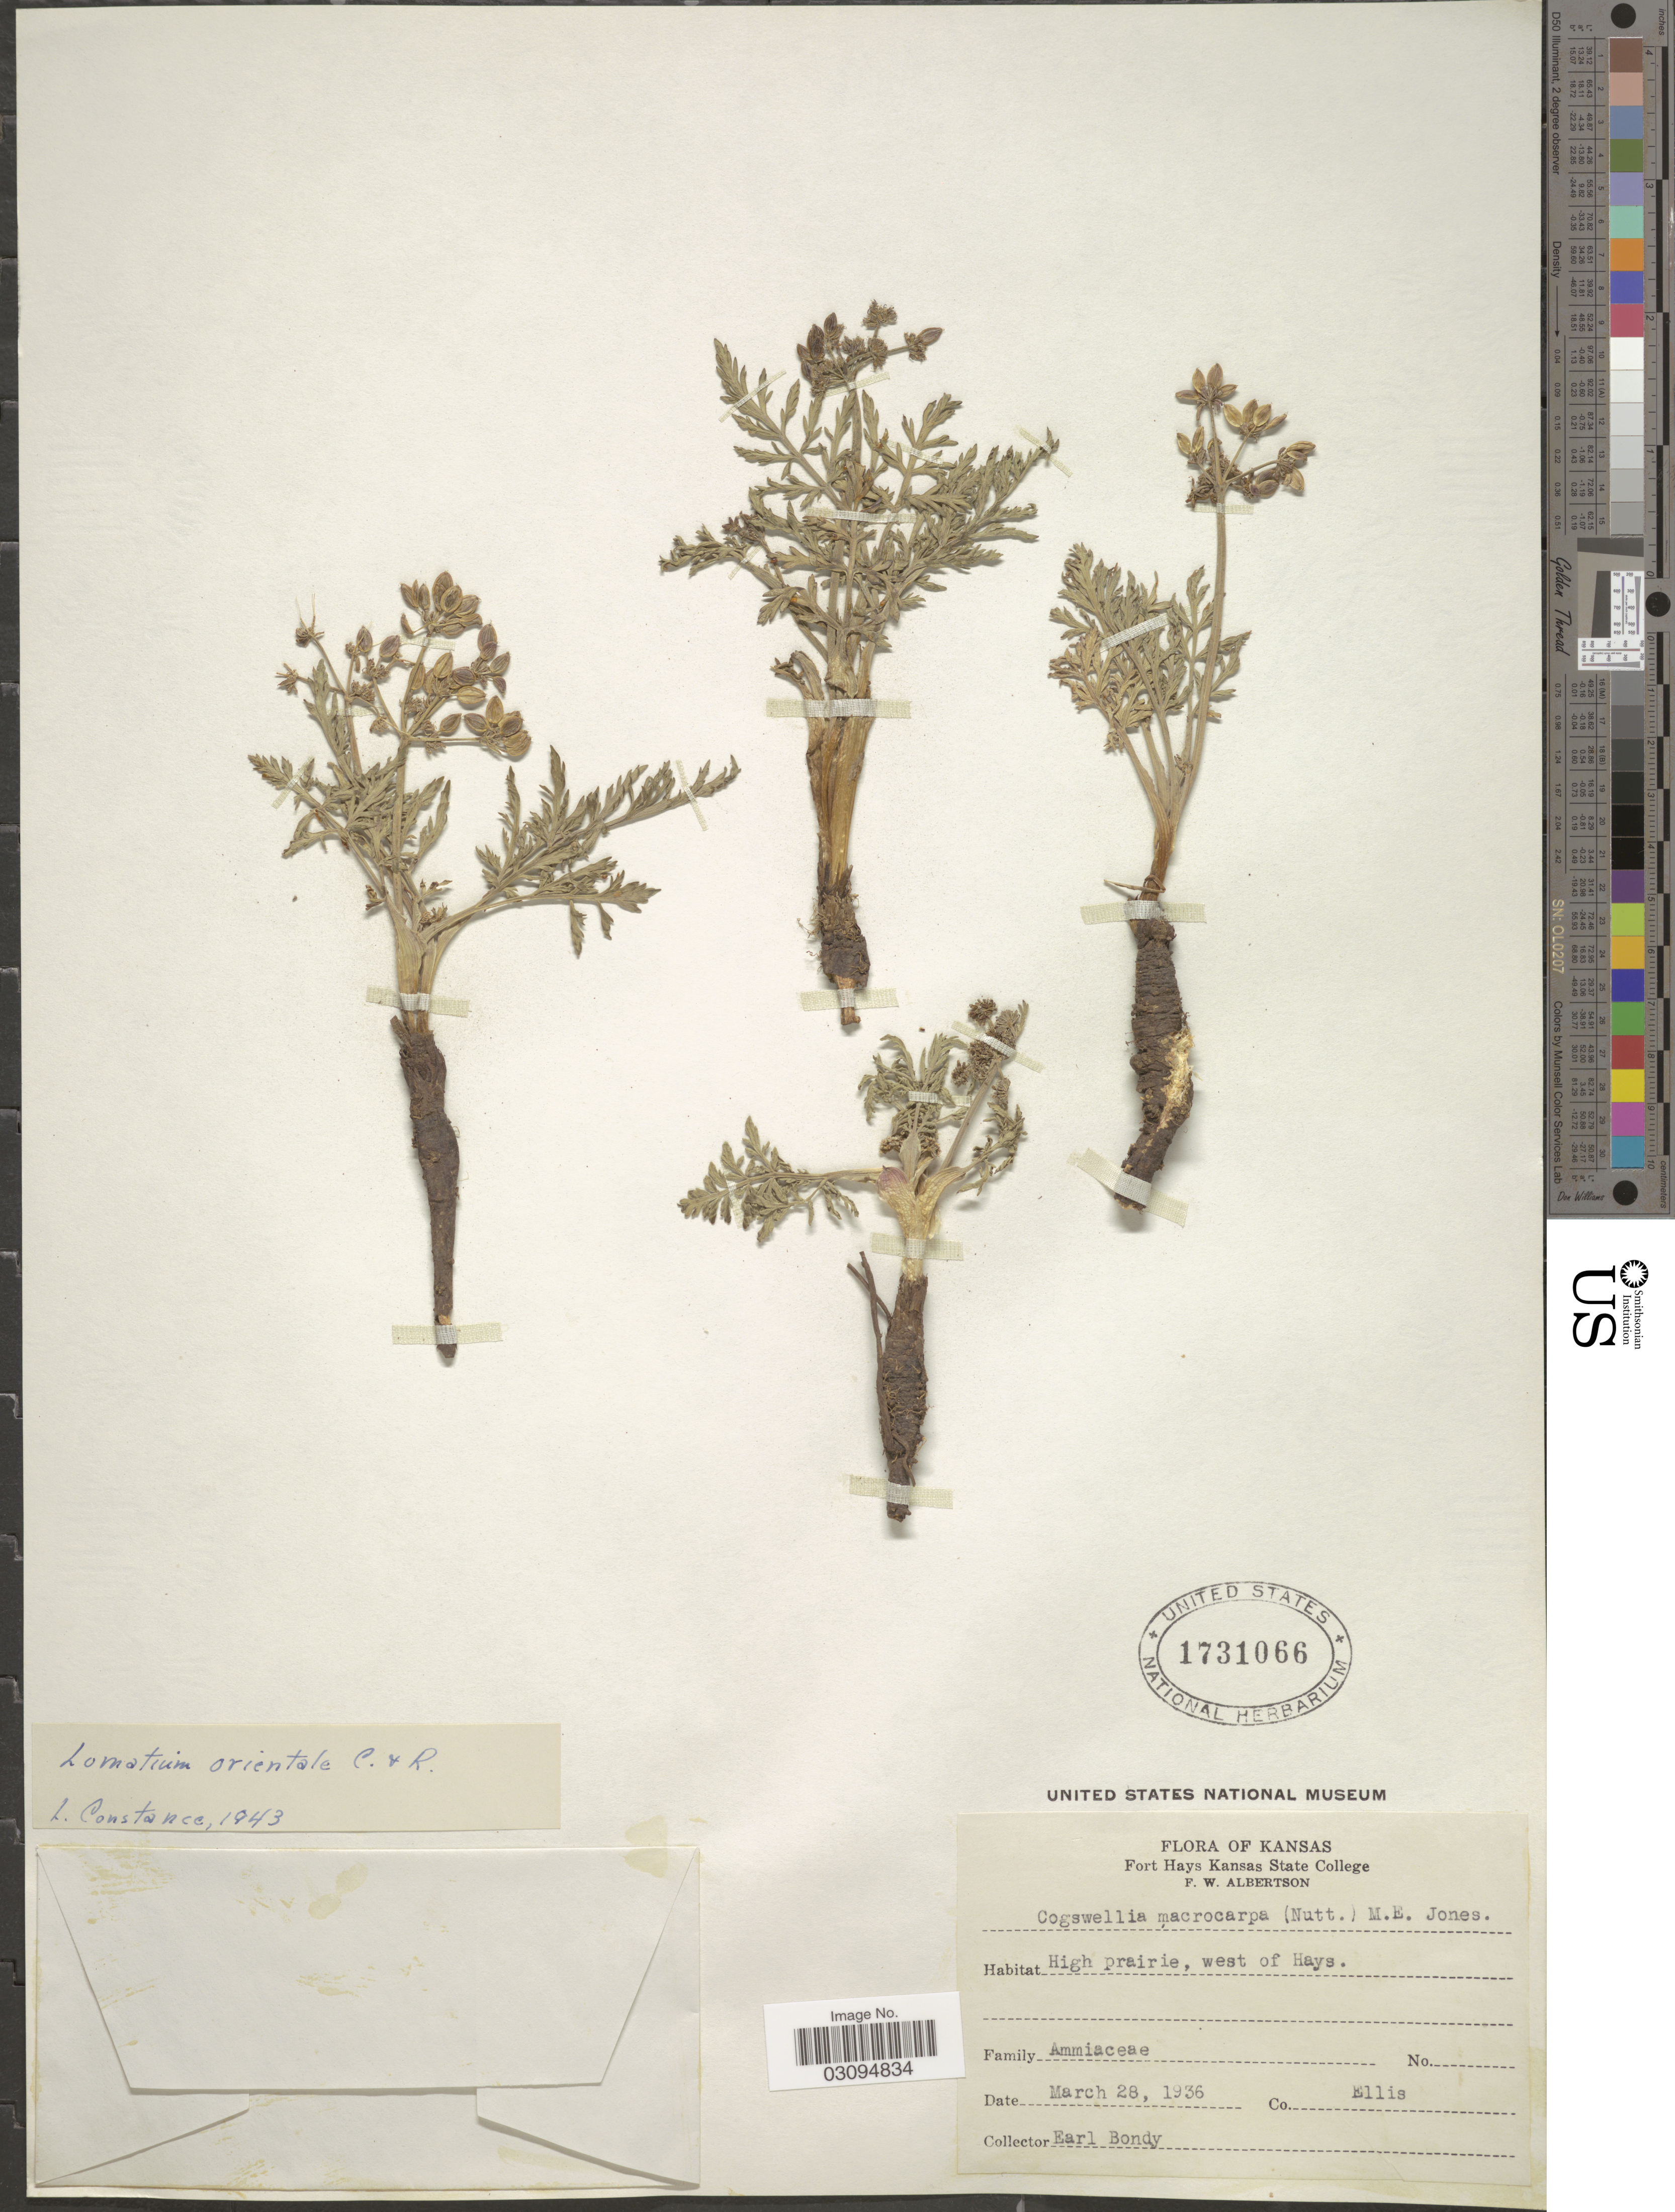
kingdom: Plantae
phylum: Tracheophyta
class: Magnoliopsida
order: Apiales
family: Apiaceae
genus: Lomatium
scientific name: Lomatium orientale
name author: J.M. Coult. & Rose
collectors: E. Bondy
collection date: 1936-03-28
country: United States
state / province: Kansas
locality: High prairie, west of Hays. Co. Ellis.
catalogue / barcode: US 1731066